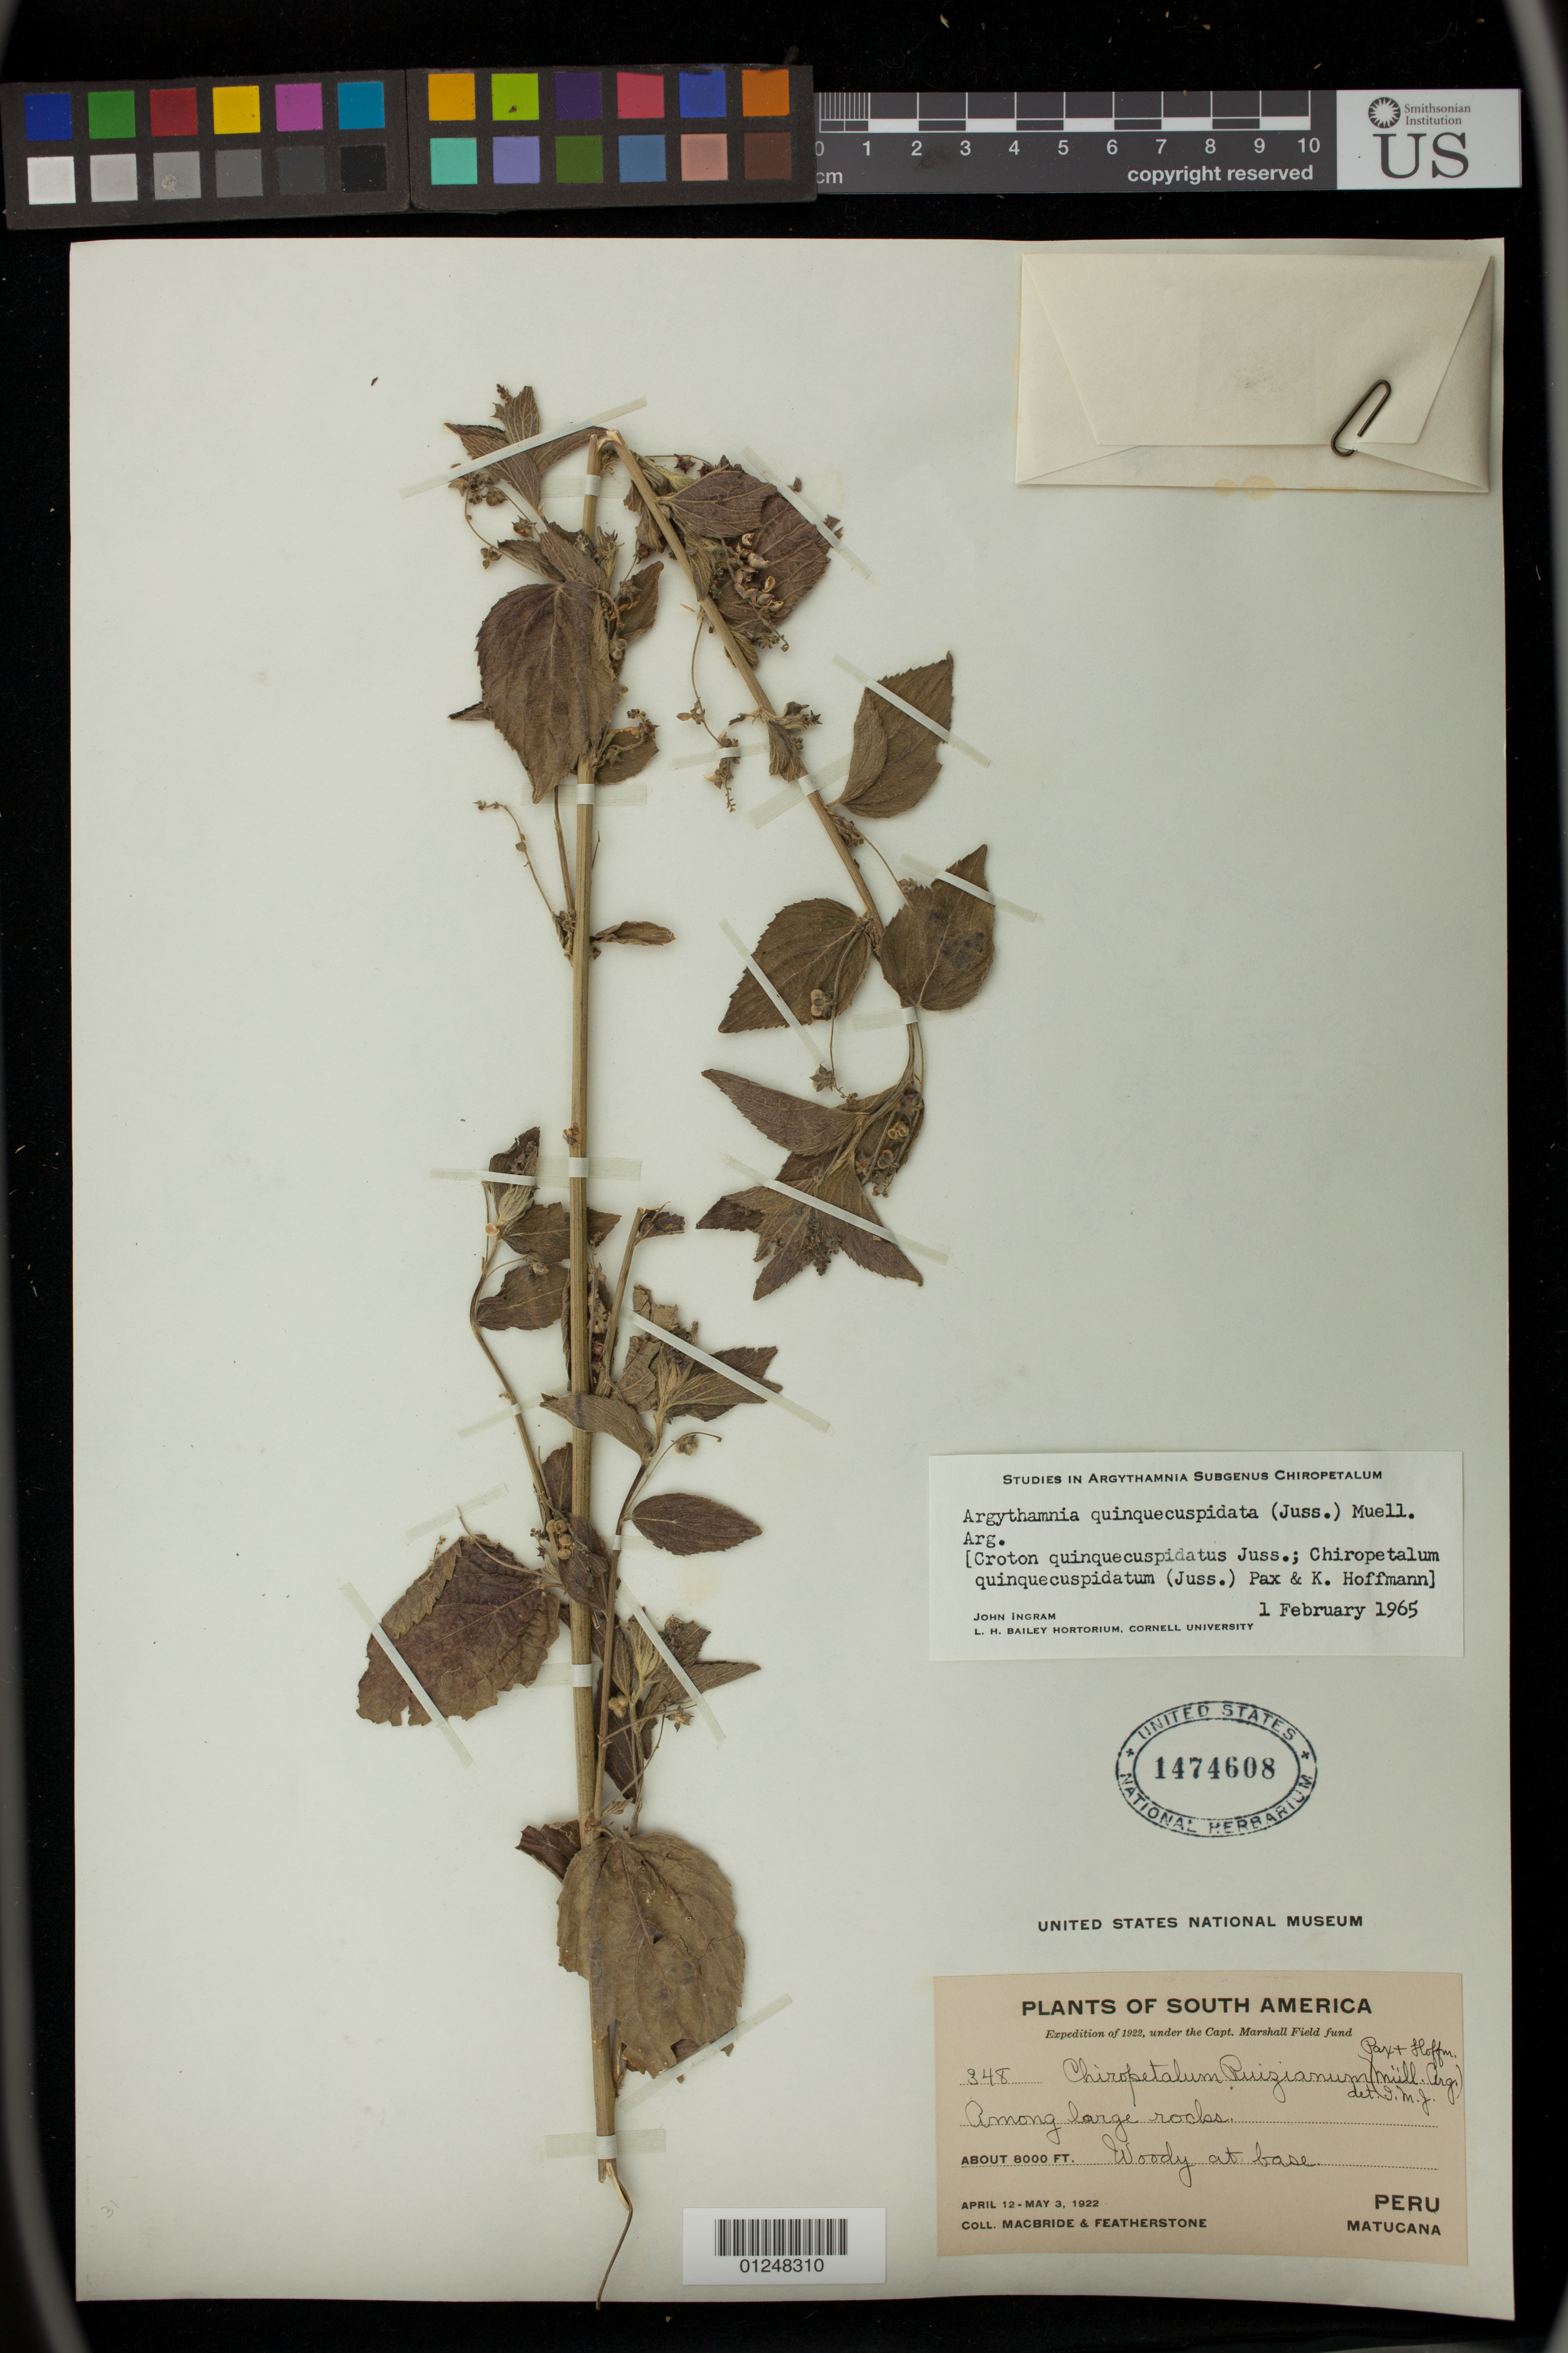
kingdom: Plantae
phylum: Tracheophyta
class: Magnoliopsida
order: Malpighiales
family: Euphorbiaceae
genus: Argythamnia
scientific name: Argythamnia quinquecuspidata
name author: (A. Juss.) Müll. Arg.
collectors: Macbride, -- & -. Featherstone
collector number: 348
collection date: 1922-04-12/1922-05-03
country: Peru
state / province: Lima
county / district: Huarochirí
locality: Among large rocks. Matucana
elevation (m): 2438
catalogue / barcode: US 1474608